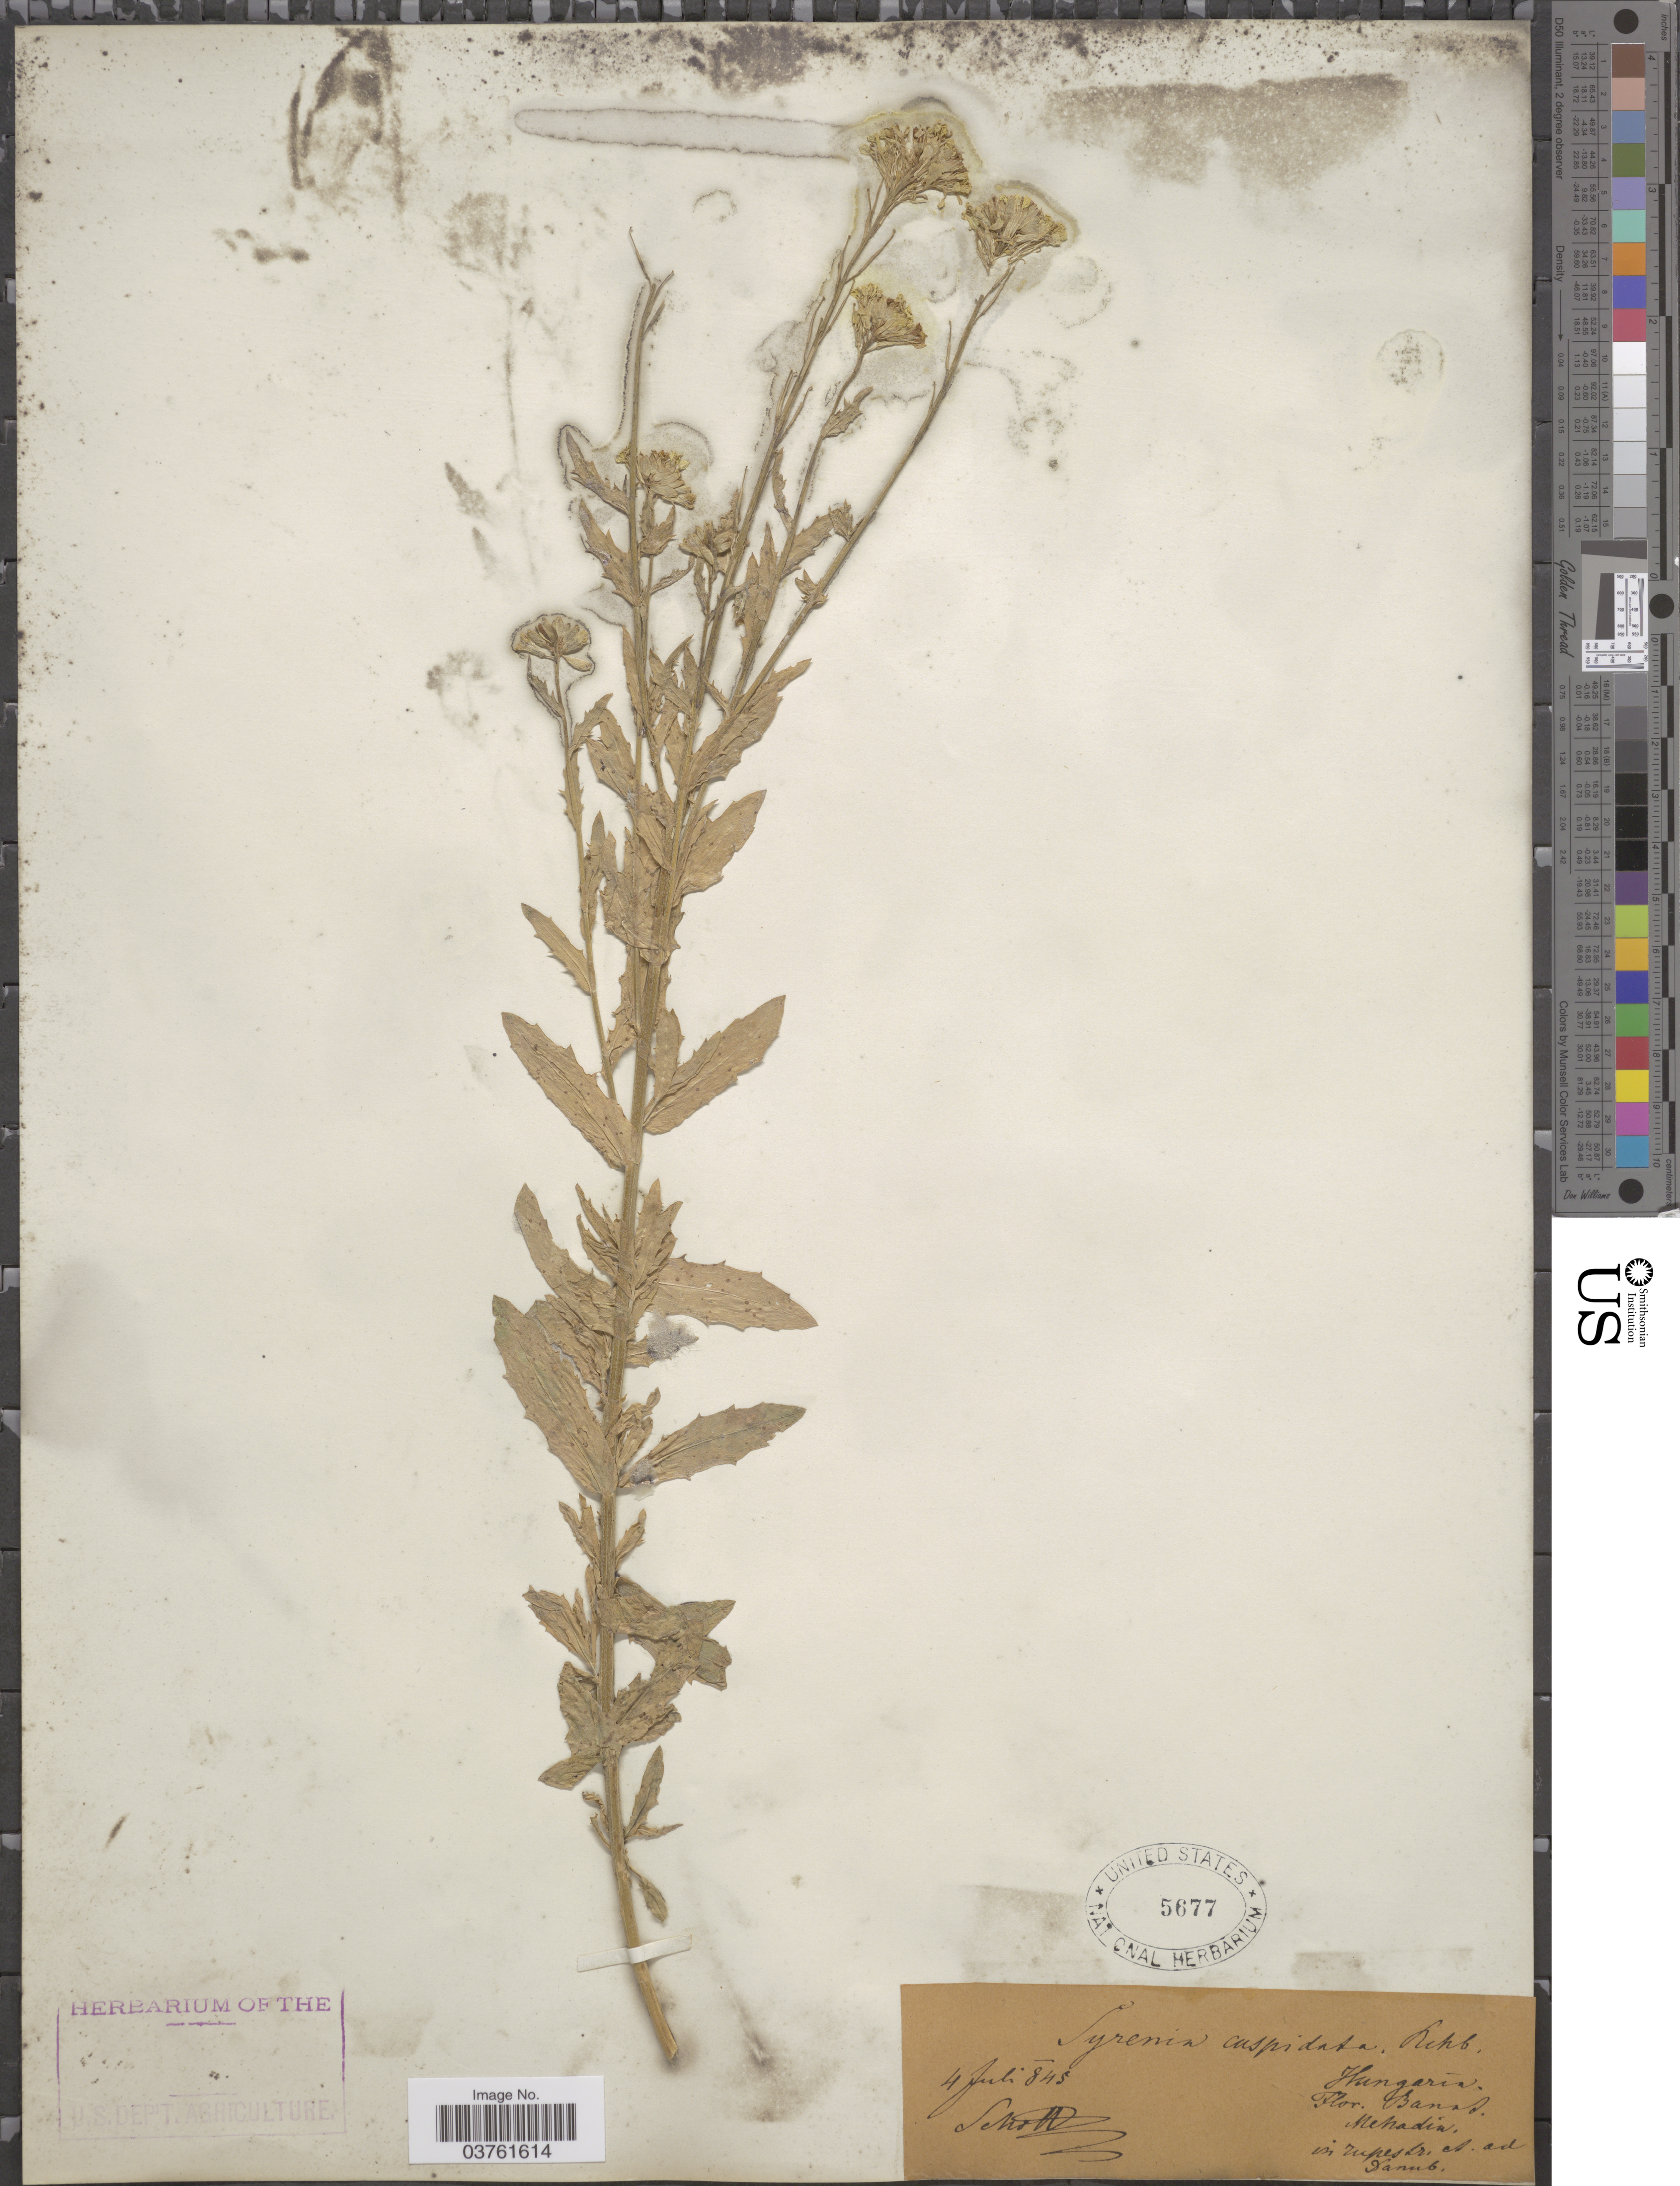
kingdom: Plantae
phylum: Tracheophyta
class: Magnoliopsida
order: Brassicales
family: Brassicaceae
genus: Syrenia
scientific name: Syrenia cuspidata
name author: (M. Bieb.) Rchb.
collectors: -. Schottz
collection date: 1845-07-04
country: Hungary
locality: Banat. Mehadia, in rupestr, et. ad. Danub.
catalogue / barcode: US 5677